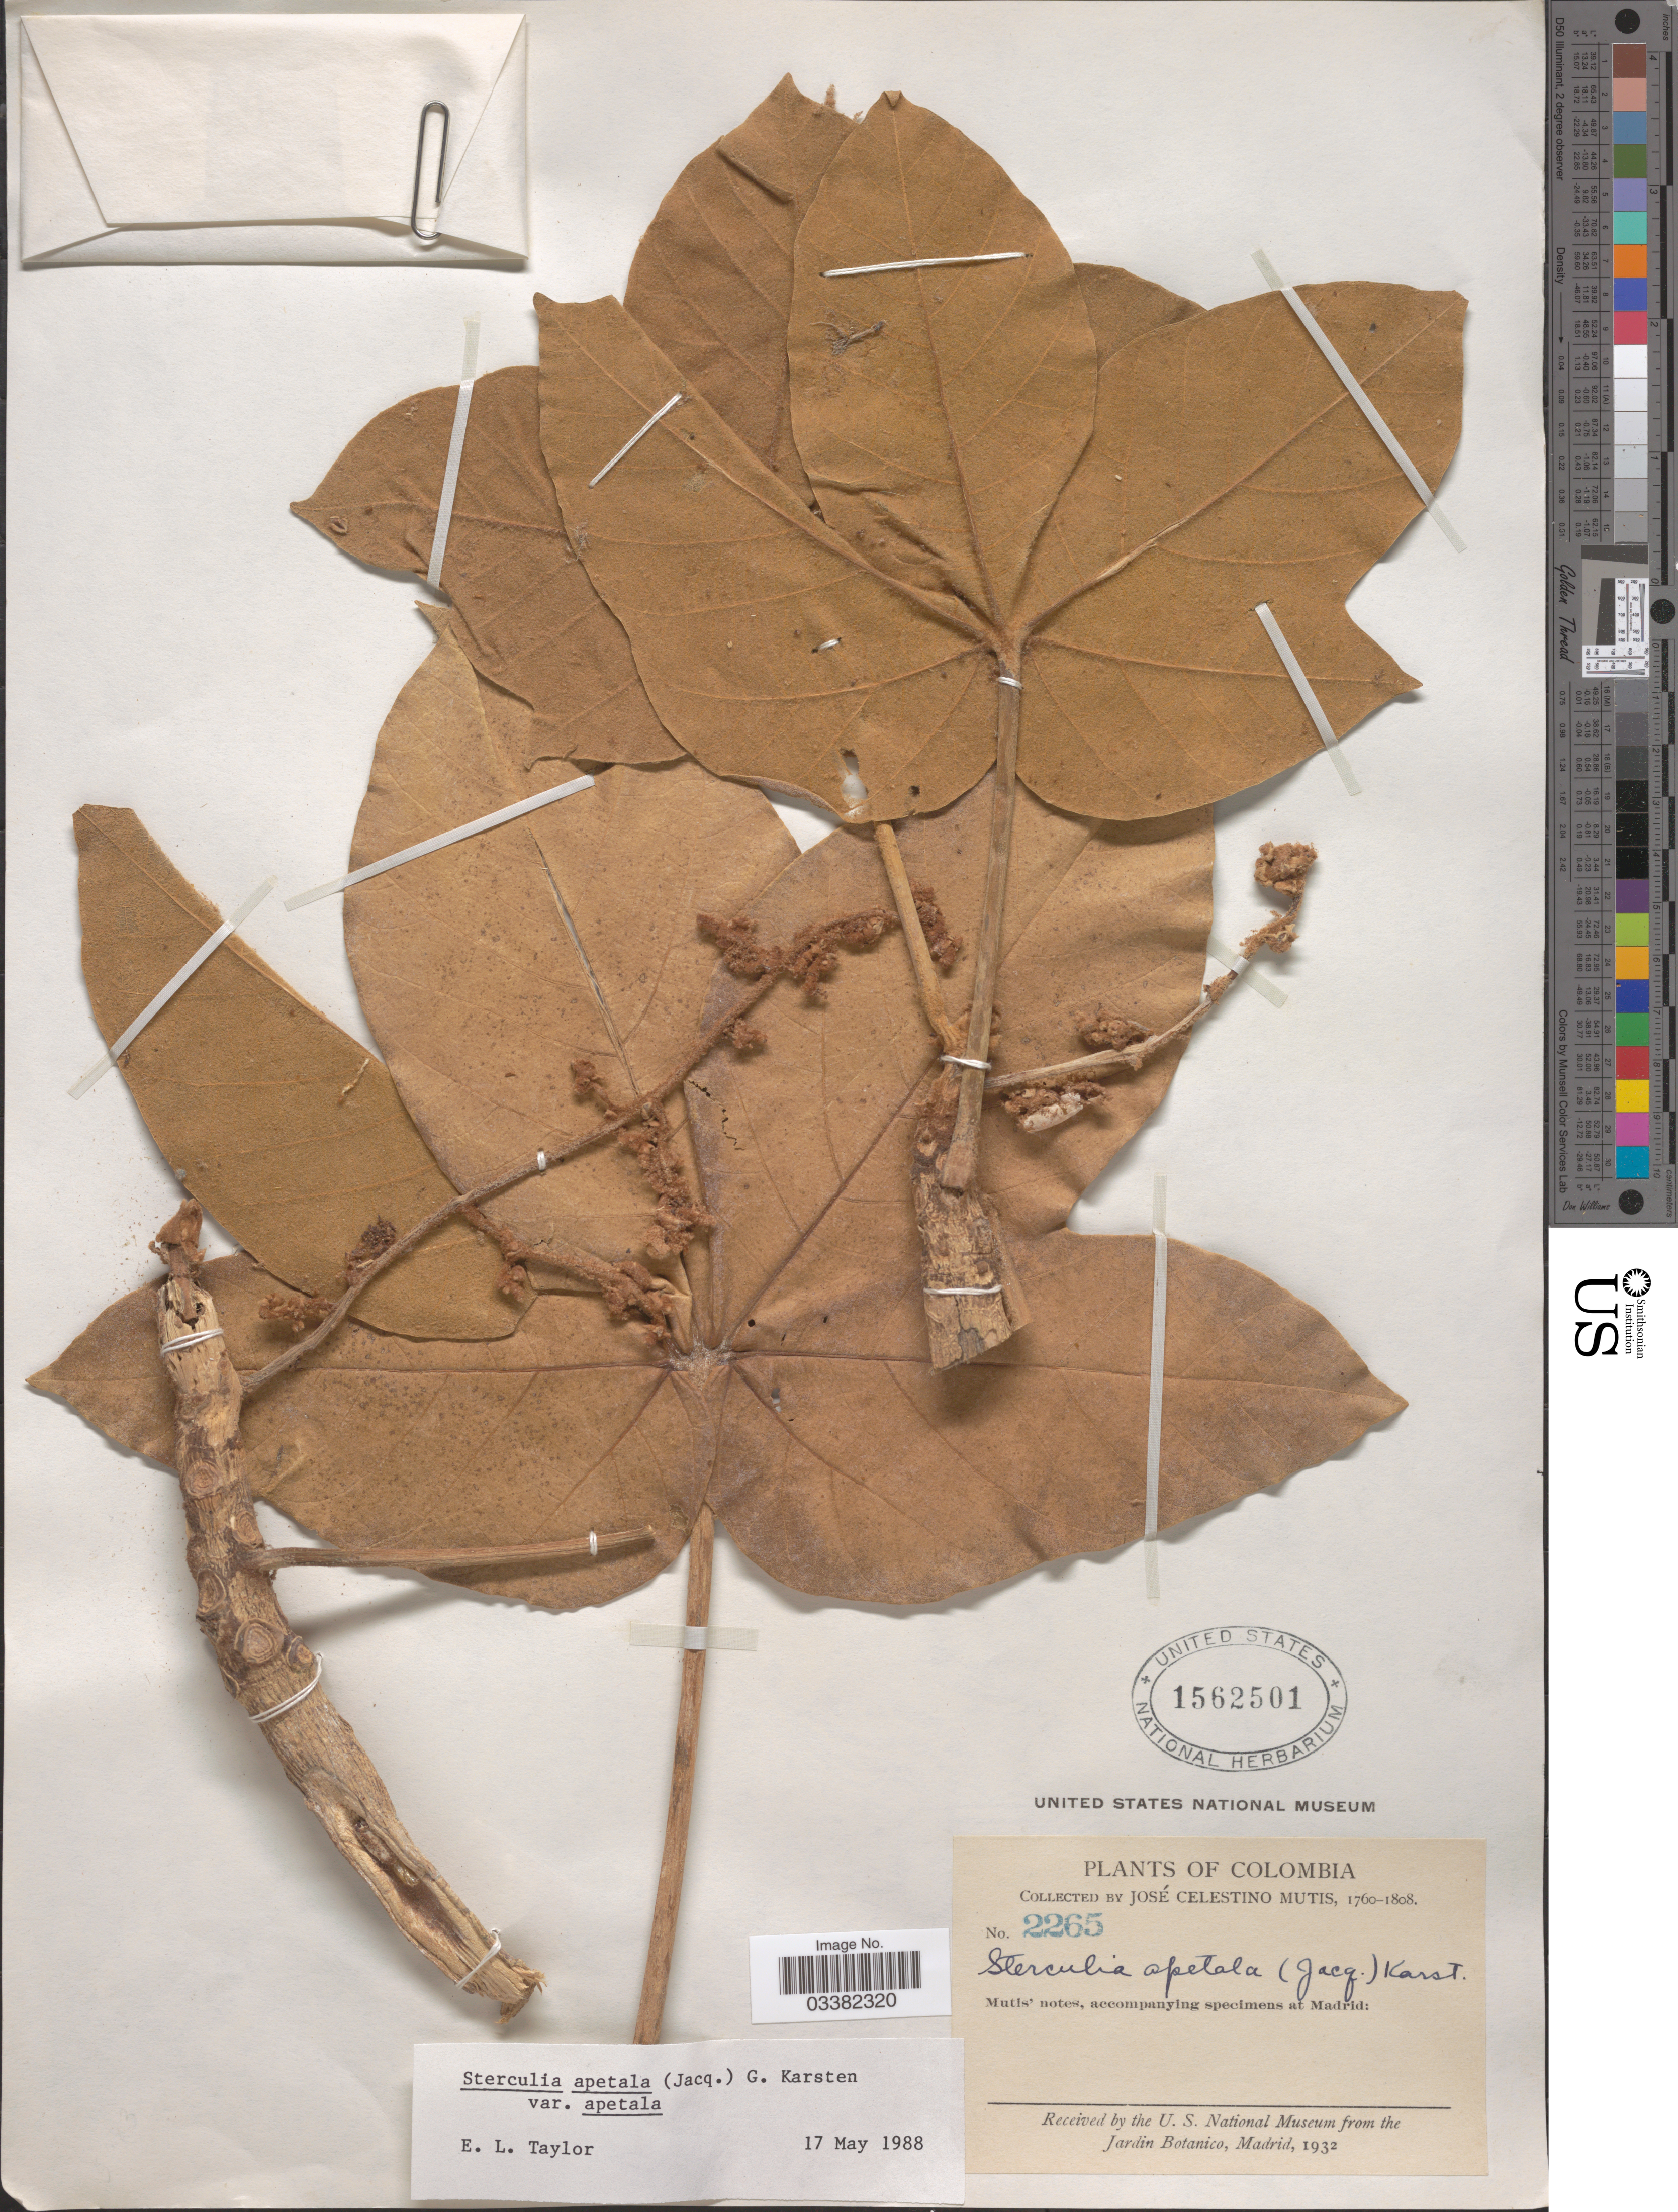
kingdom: Plantae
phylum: Tracheophyta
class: Magnoliopsida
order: Malvales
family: Malvaceae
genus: Sterculia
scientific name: Sterculia apetala var. apetala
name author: (Jacq.) H. Karst.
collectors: J. C. B. Mutis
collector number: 2265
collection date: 1760/1808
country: Colombia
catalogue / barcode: US 1562501